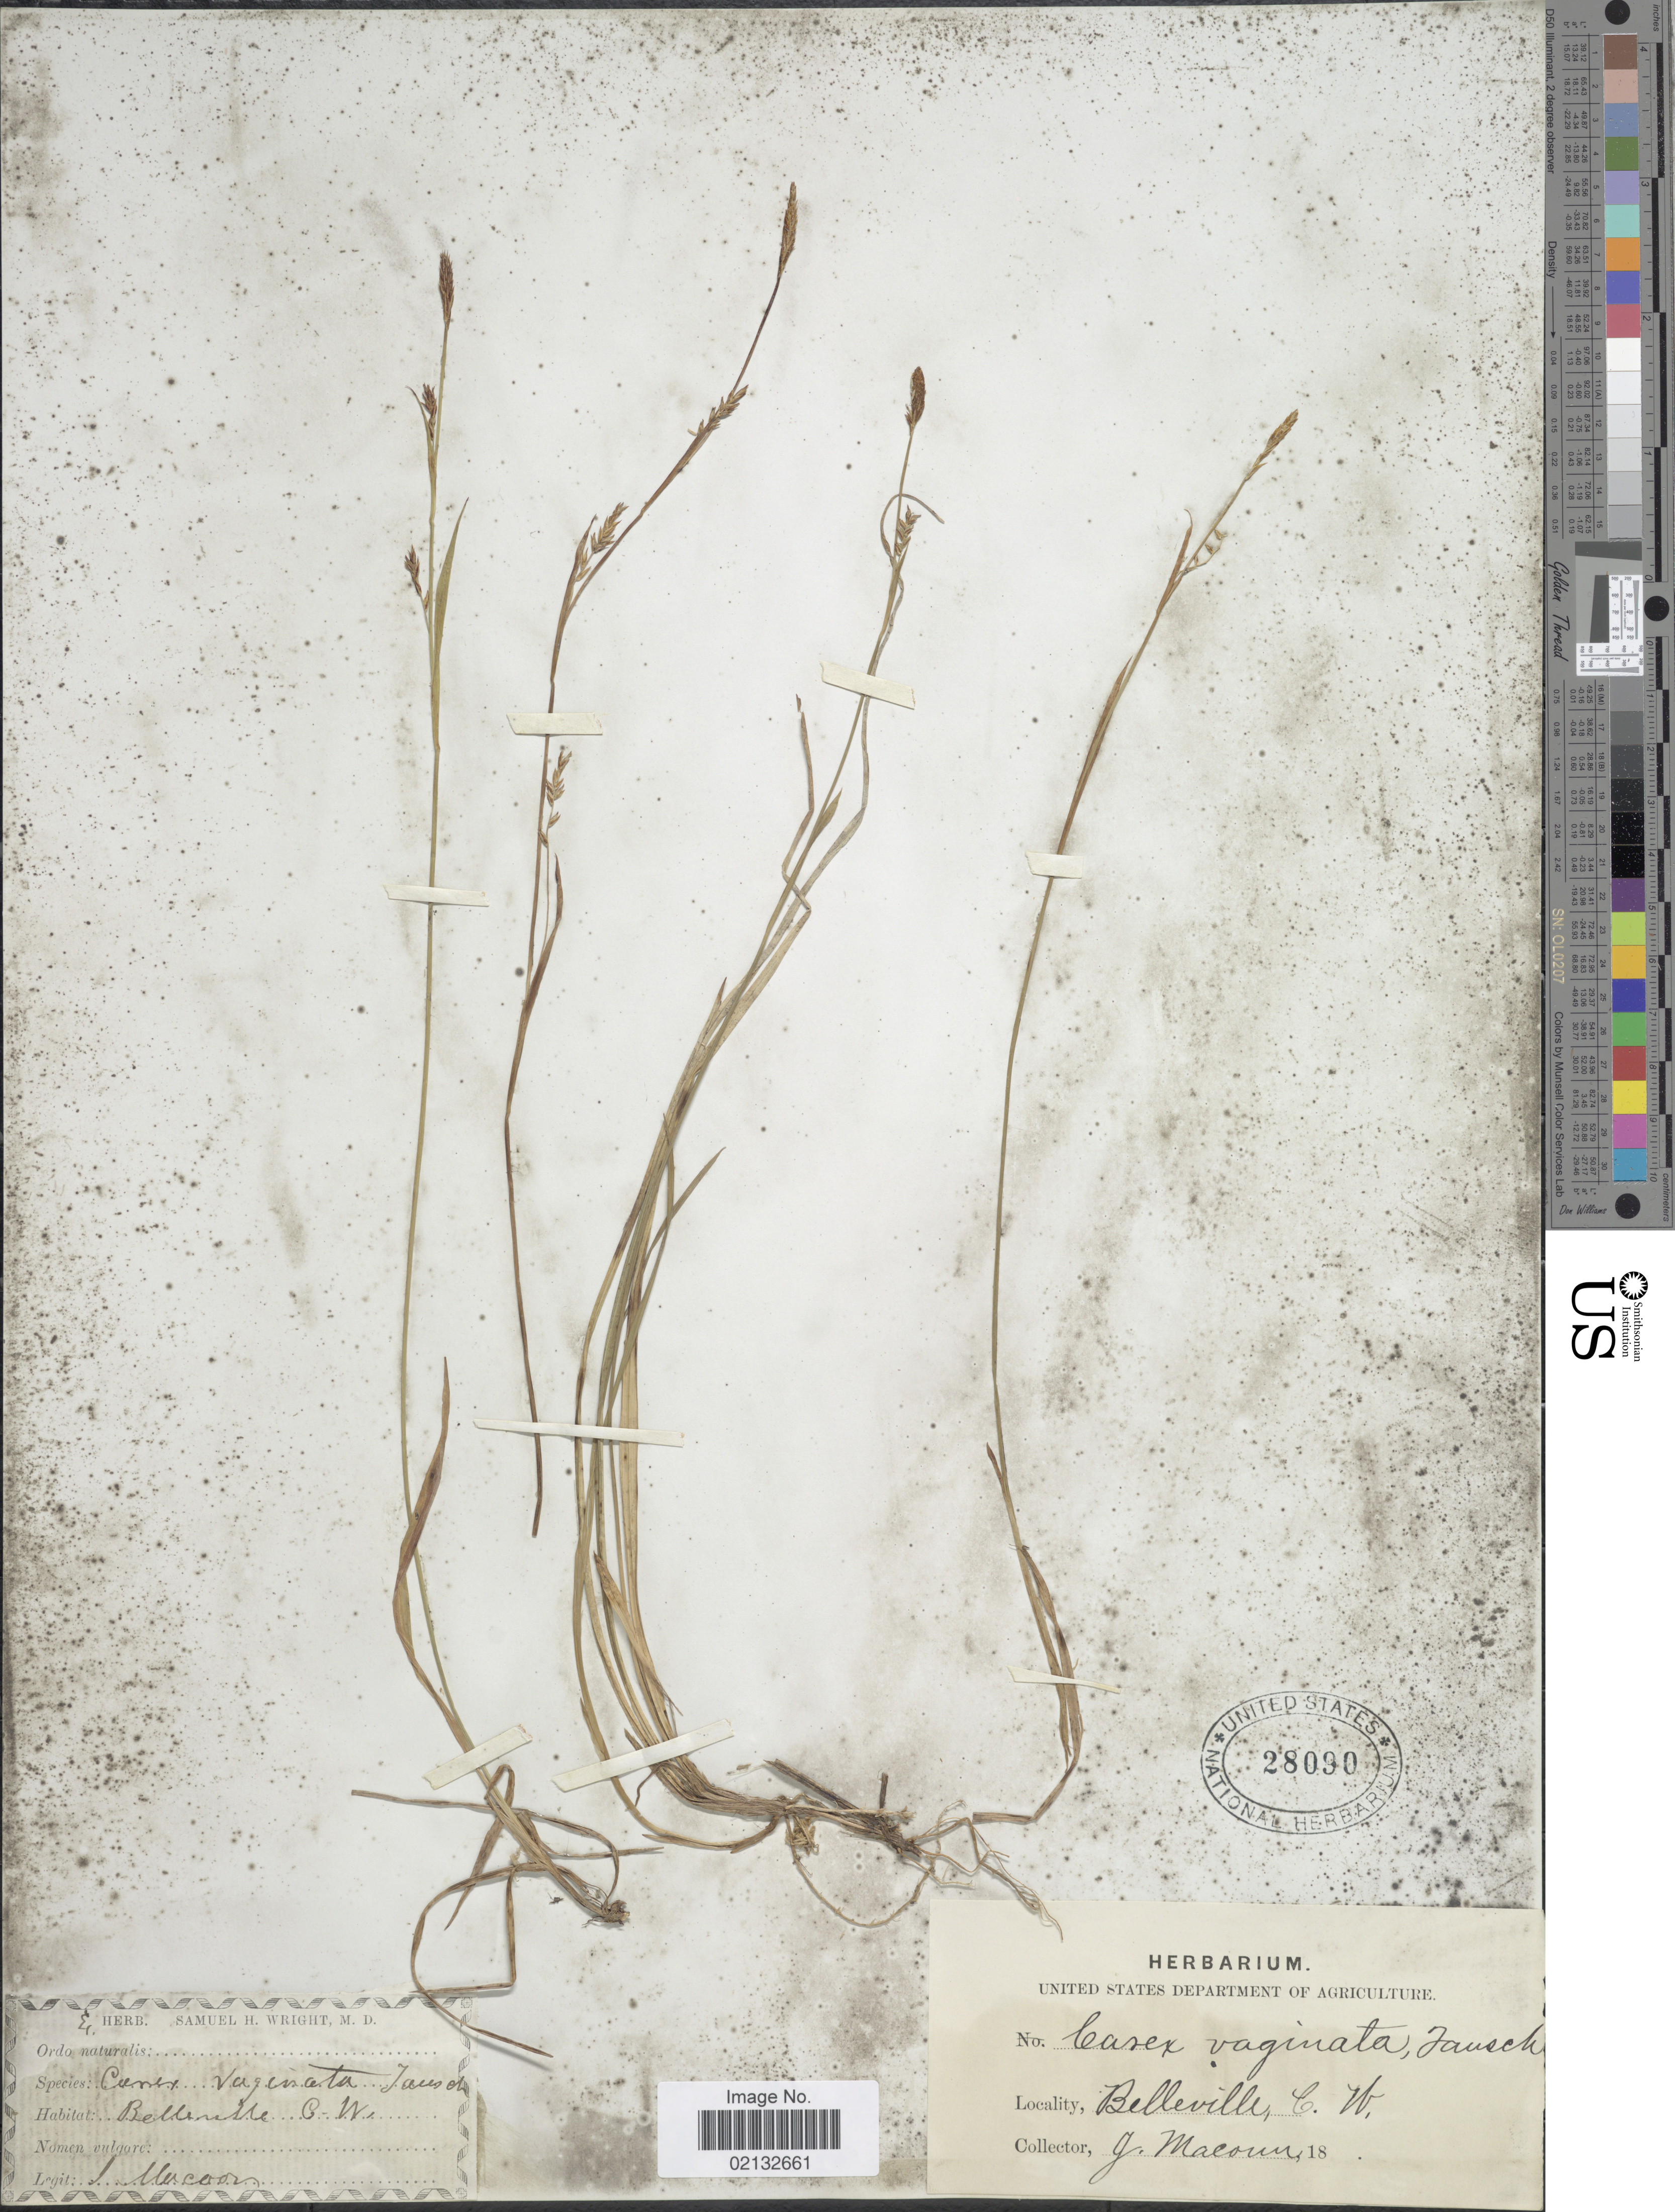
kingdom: Plantae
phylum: Tracheophyta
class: Liliopsida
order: Poales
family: Cyperaceae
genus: Carex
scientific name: Carex vaginata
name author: Tausch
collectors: J. Macoun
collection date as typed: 18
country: Canada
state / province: Ontario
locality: Belleville, C.W.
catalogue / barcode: US 28090